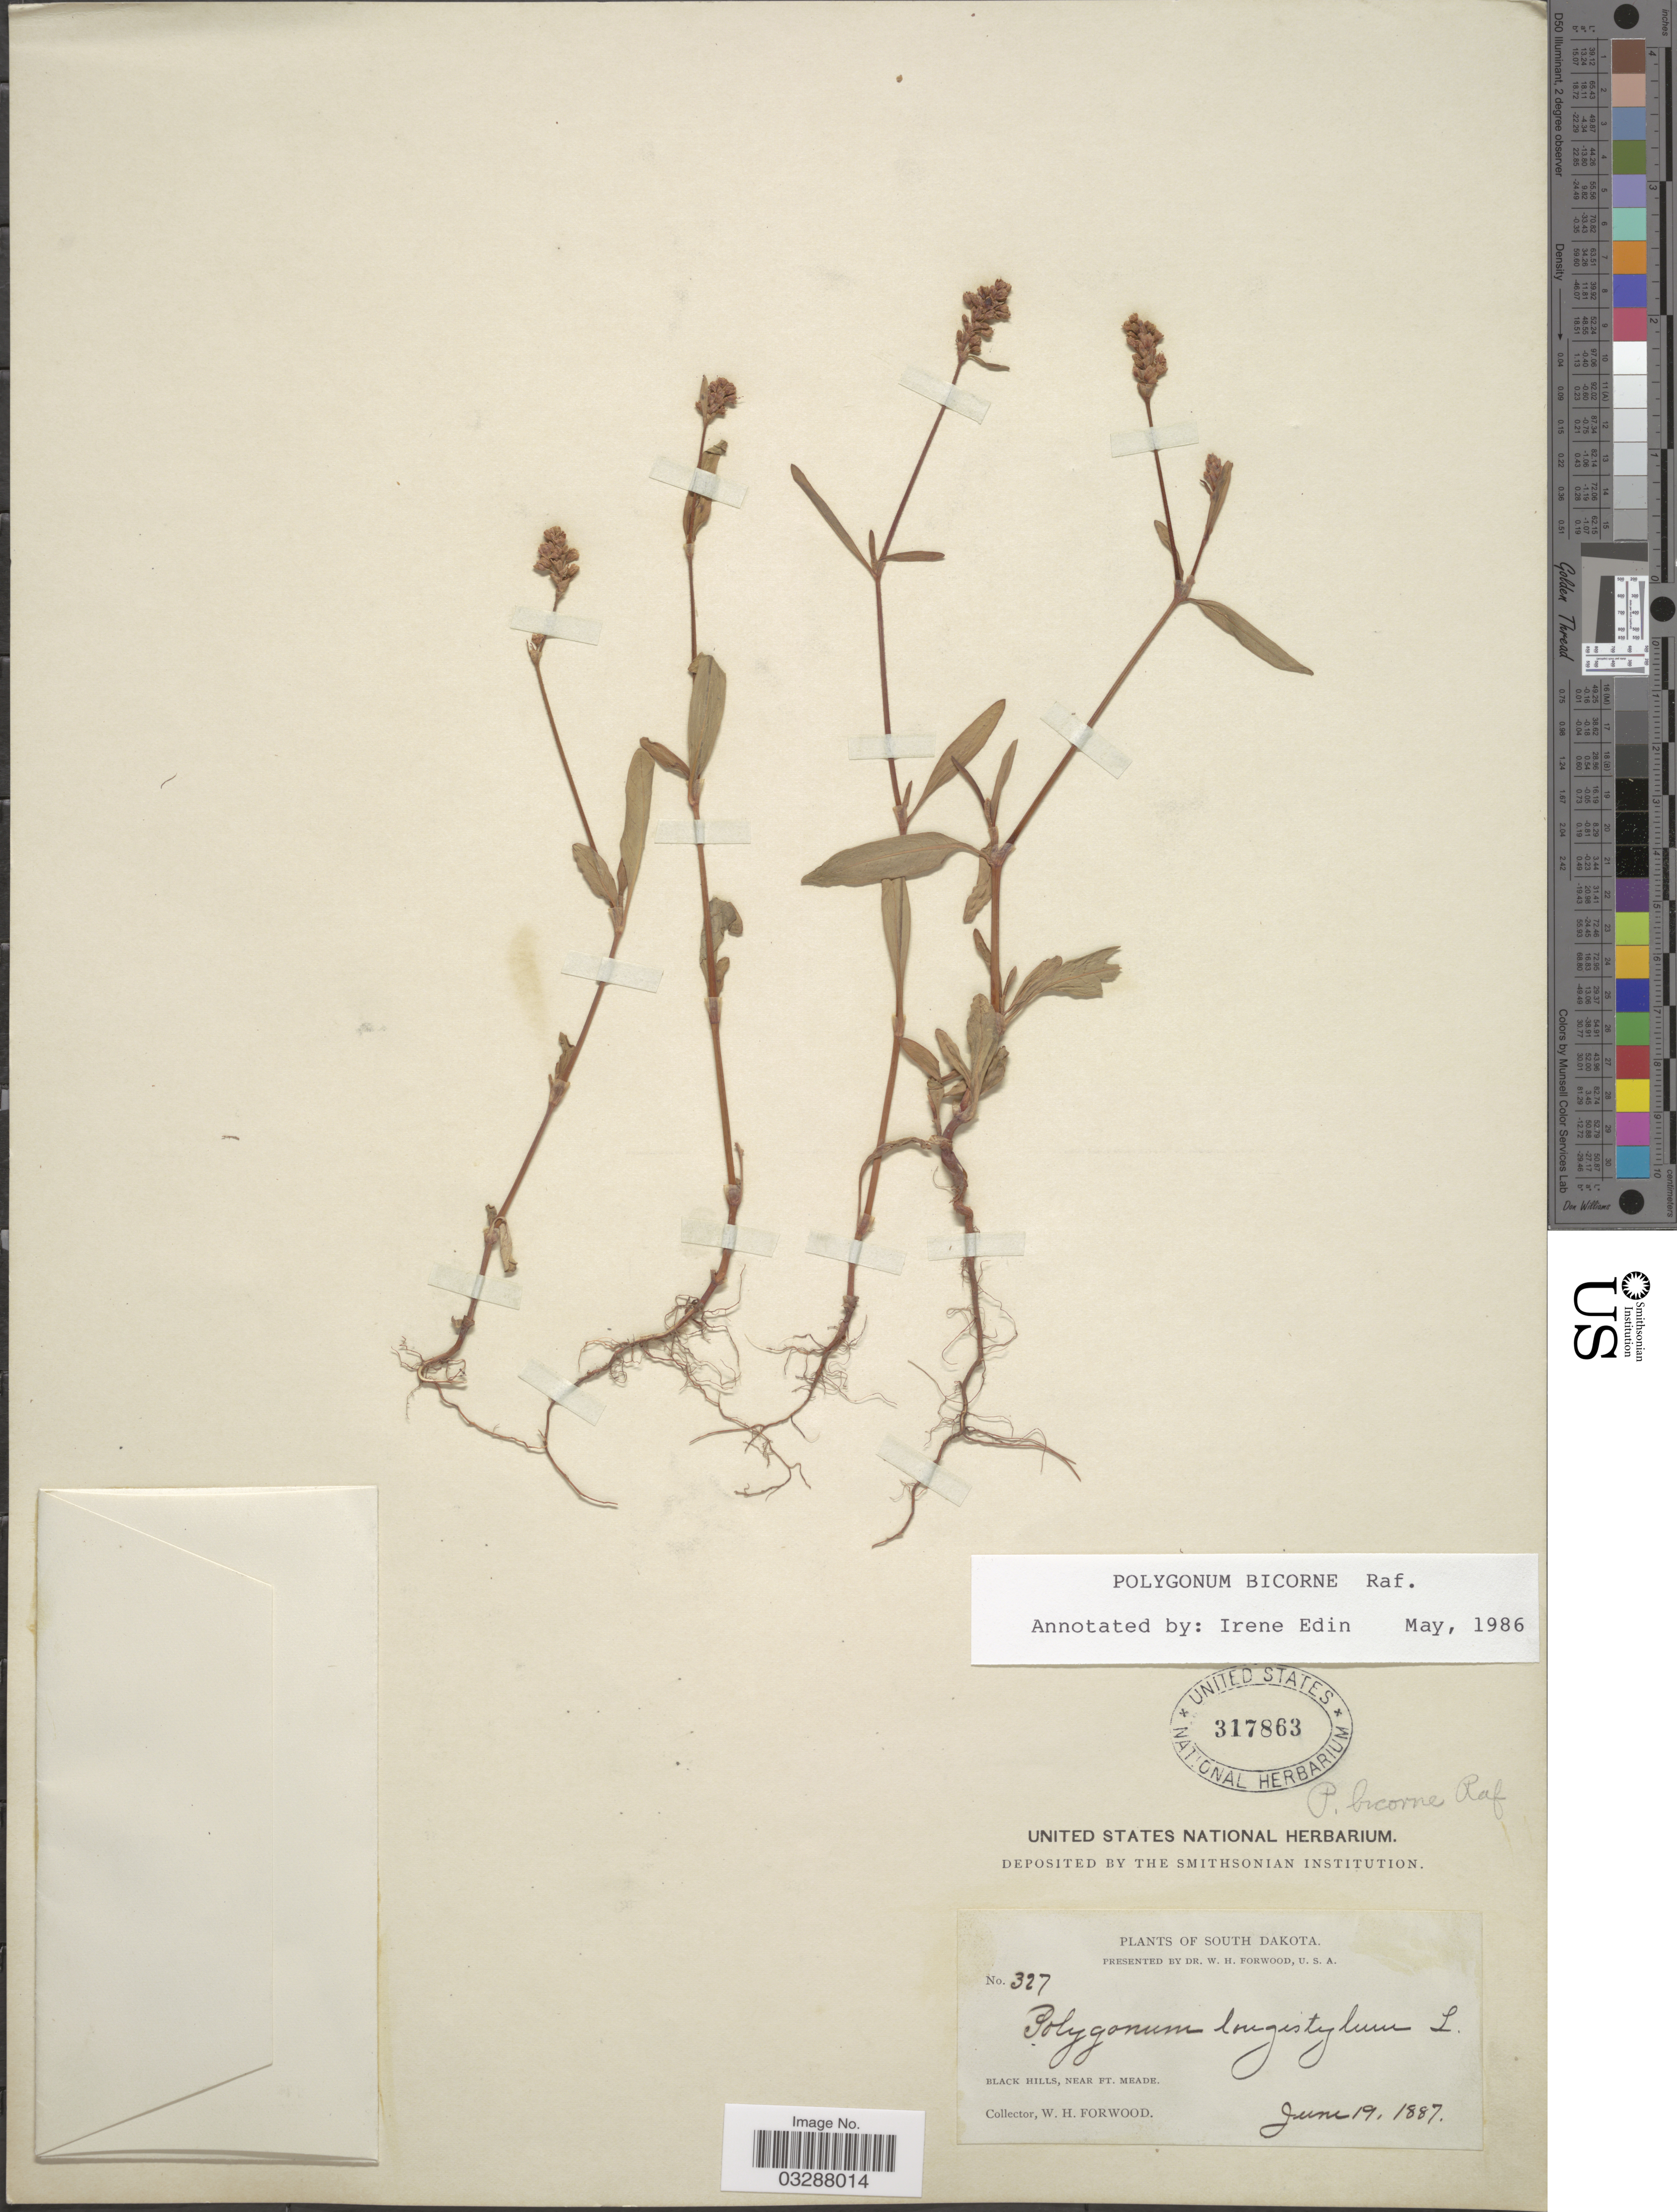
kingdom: Plantae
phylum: Tracheophyta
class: Magnoliopsida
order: Caryophyllales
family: Polygonaceae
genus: Persicaria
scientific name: Persicaria bicornis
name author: (Raf.) Nieuwl.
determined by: Atha, D. E.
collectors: W. Forwood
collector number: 327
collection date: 1887-06-19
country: United States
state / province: South Dakota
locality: Black Hills, Near Ft. Meade.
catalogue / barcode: US 317863